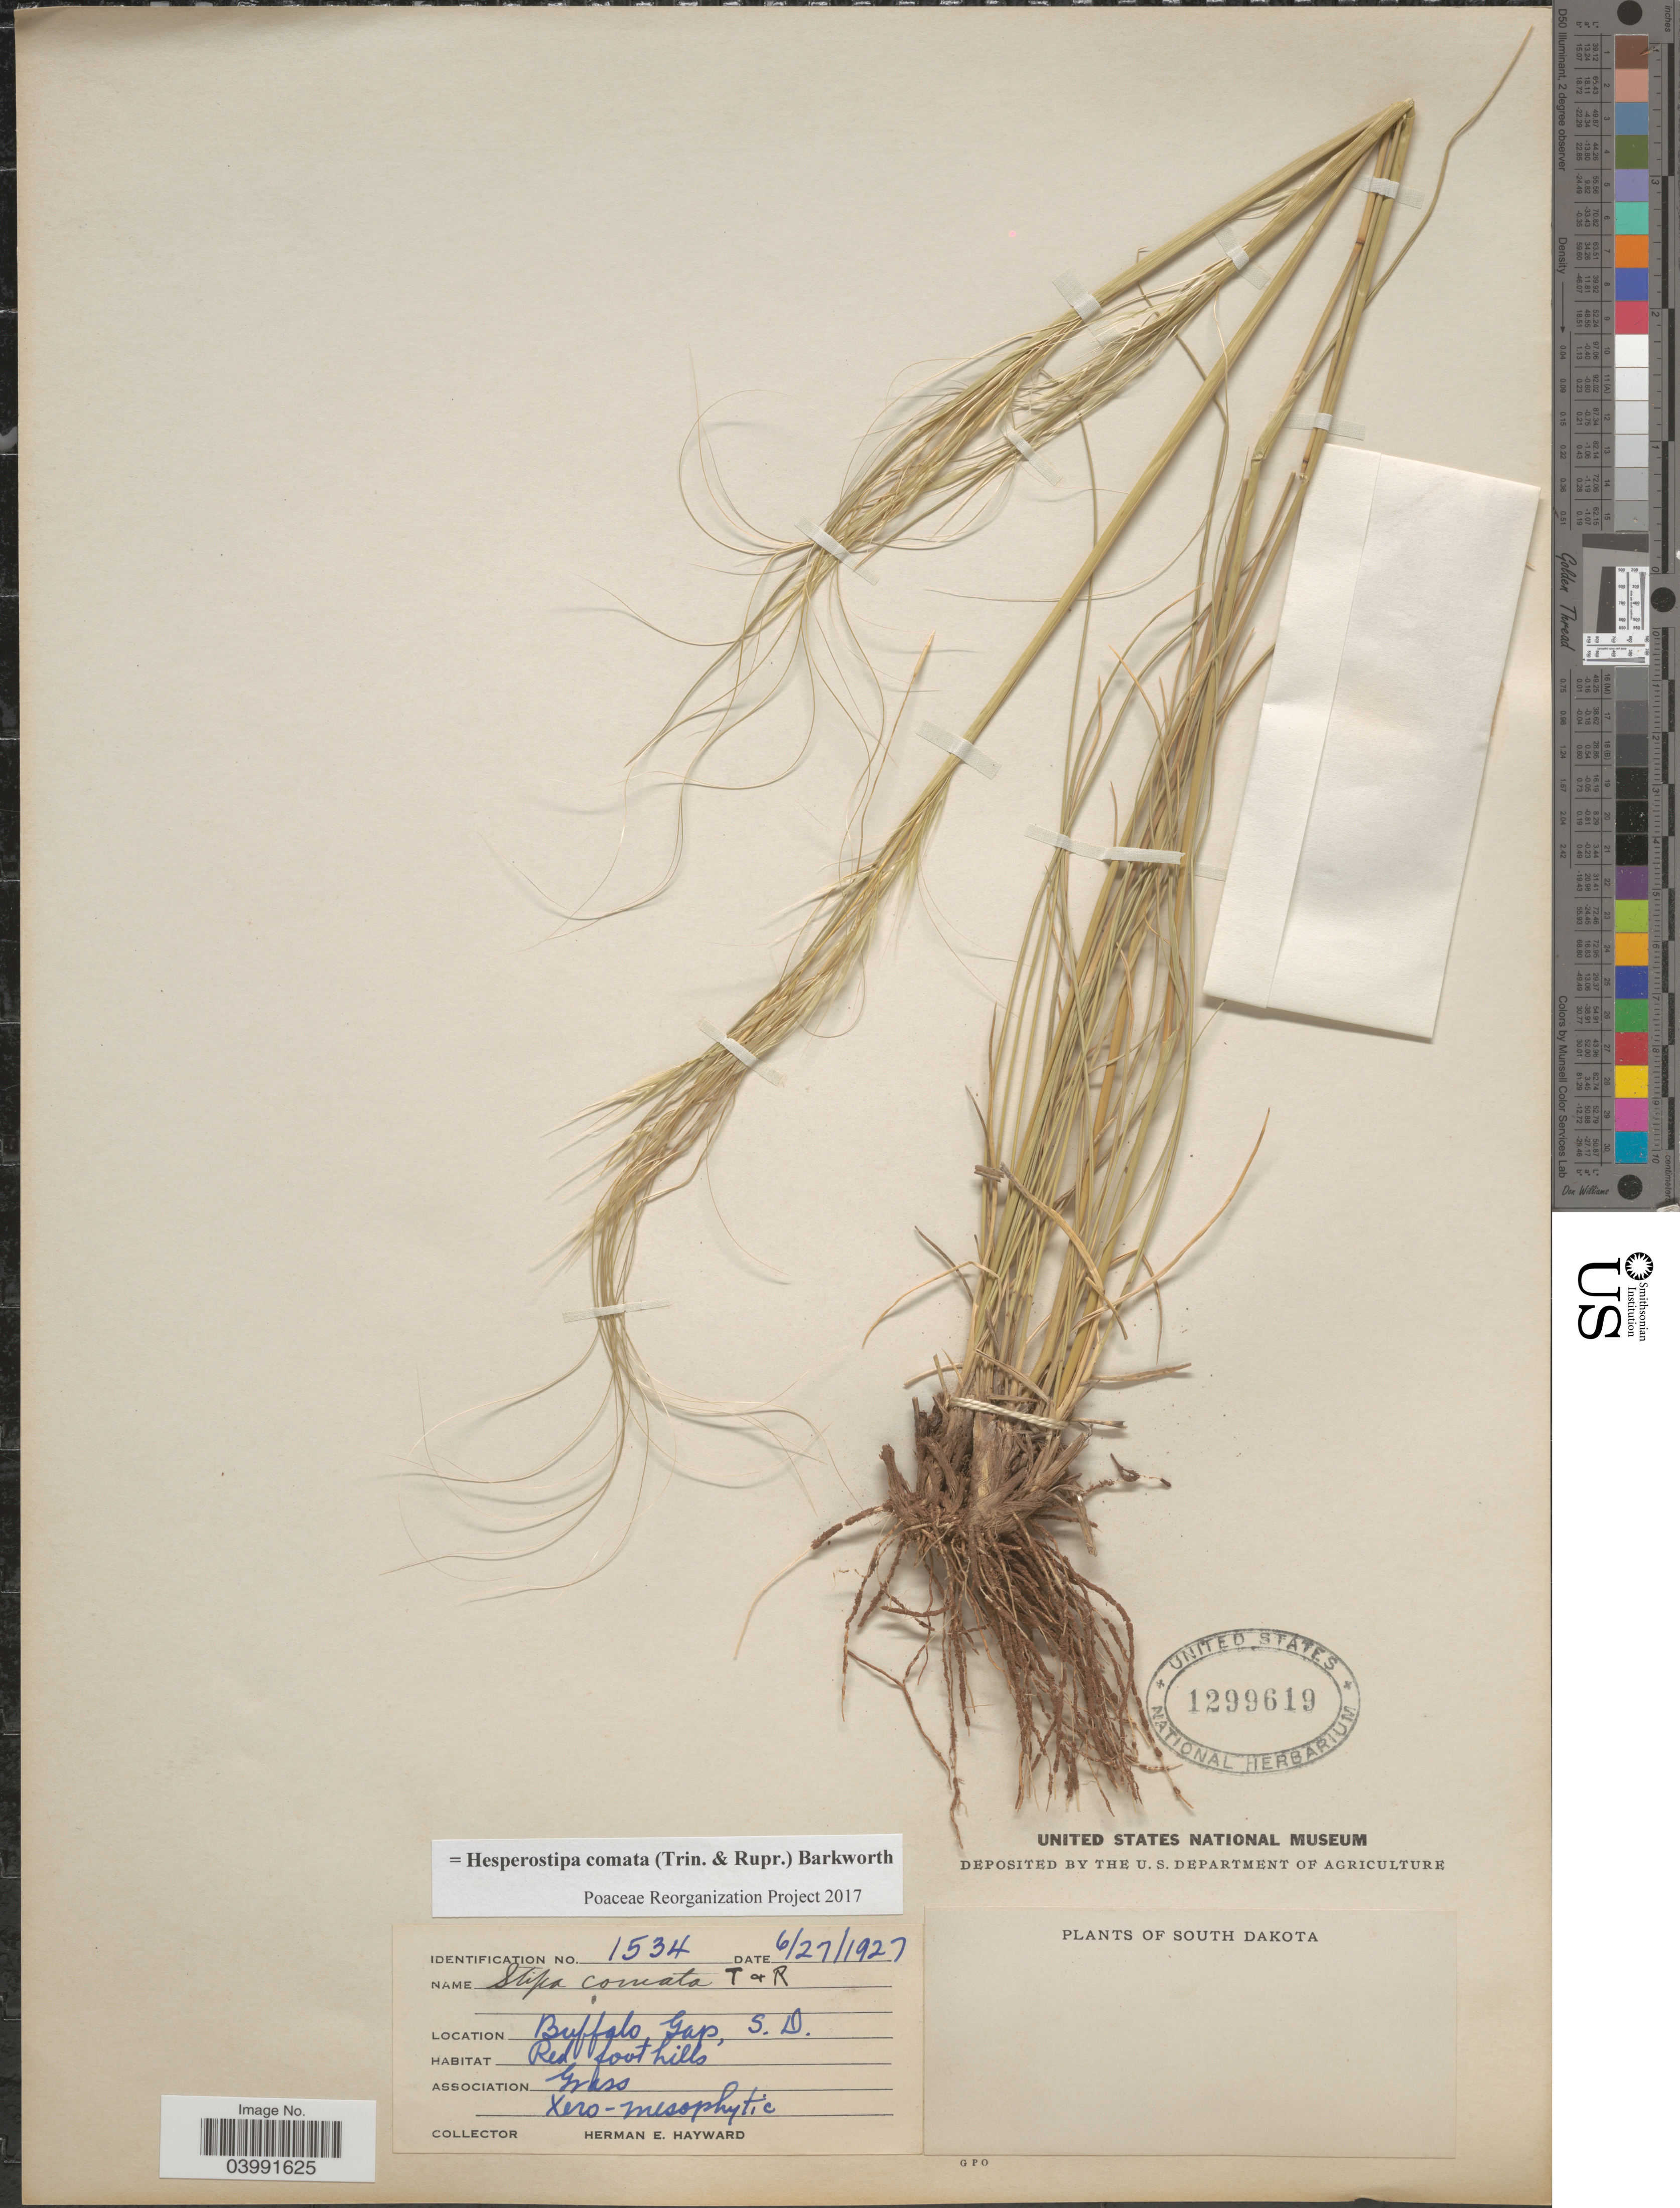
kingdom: Plantae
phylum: Tracheophyta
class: Liliopsida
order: Poales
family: Poaceae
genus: Hesperostipa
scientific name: Hesperostipa comata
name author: (Trin. & Rupr.) Barkworth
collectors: H. Hayward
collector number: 1534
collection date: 1927-06-27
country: United States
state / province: South Dakota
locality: Buffalo Gap.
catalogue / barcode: US 1299619